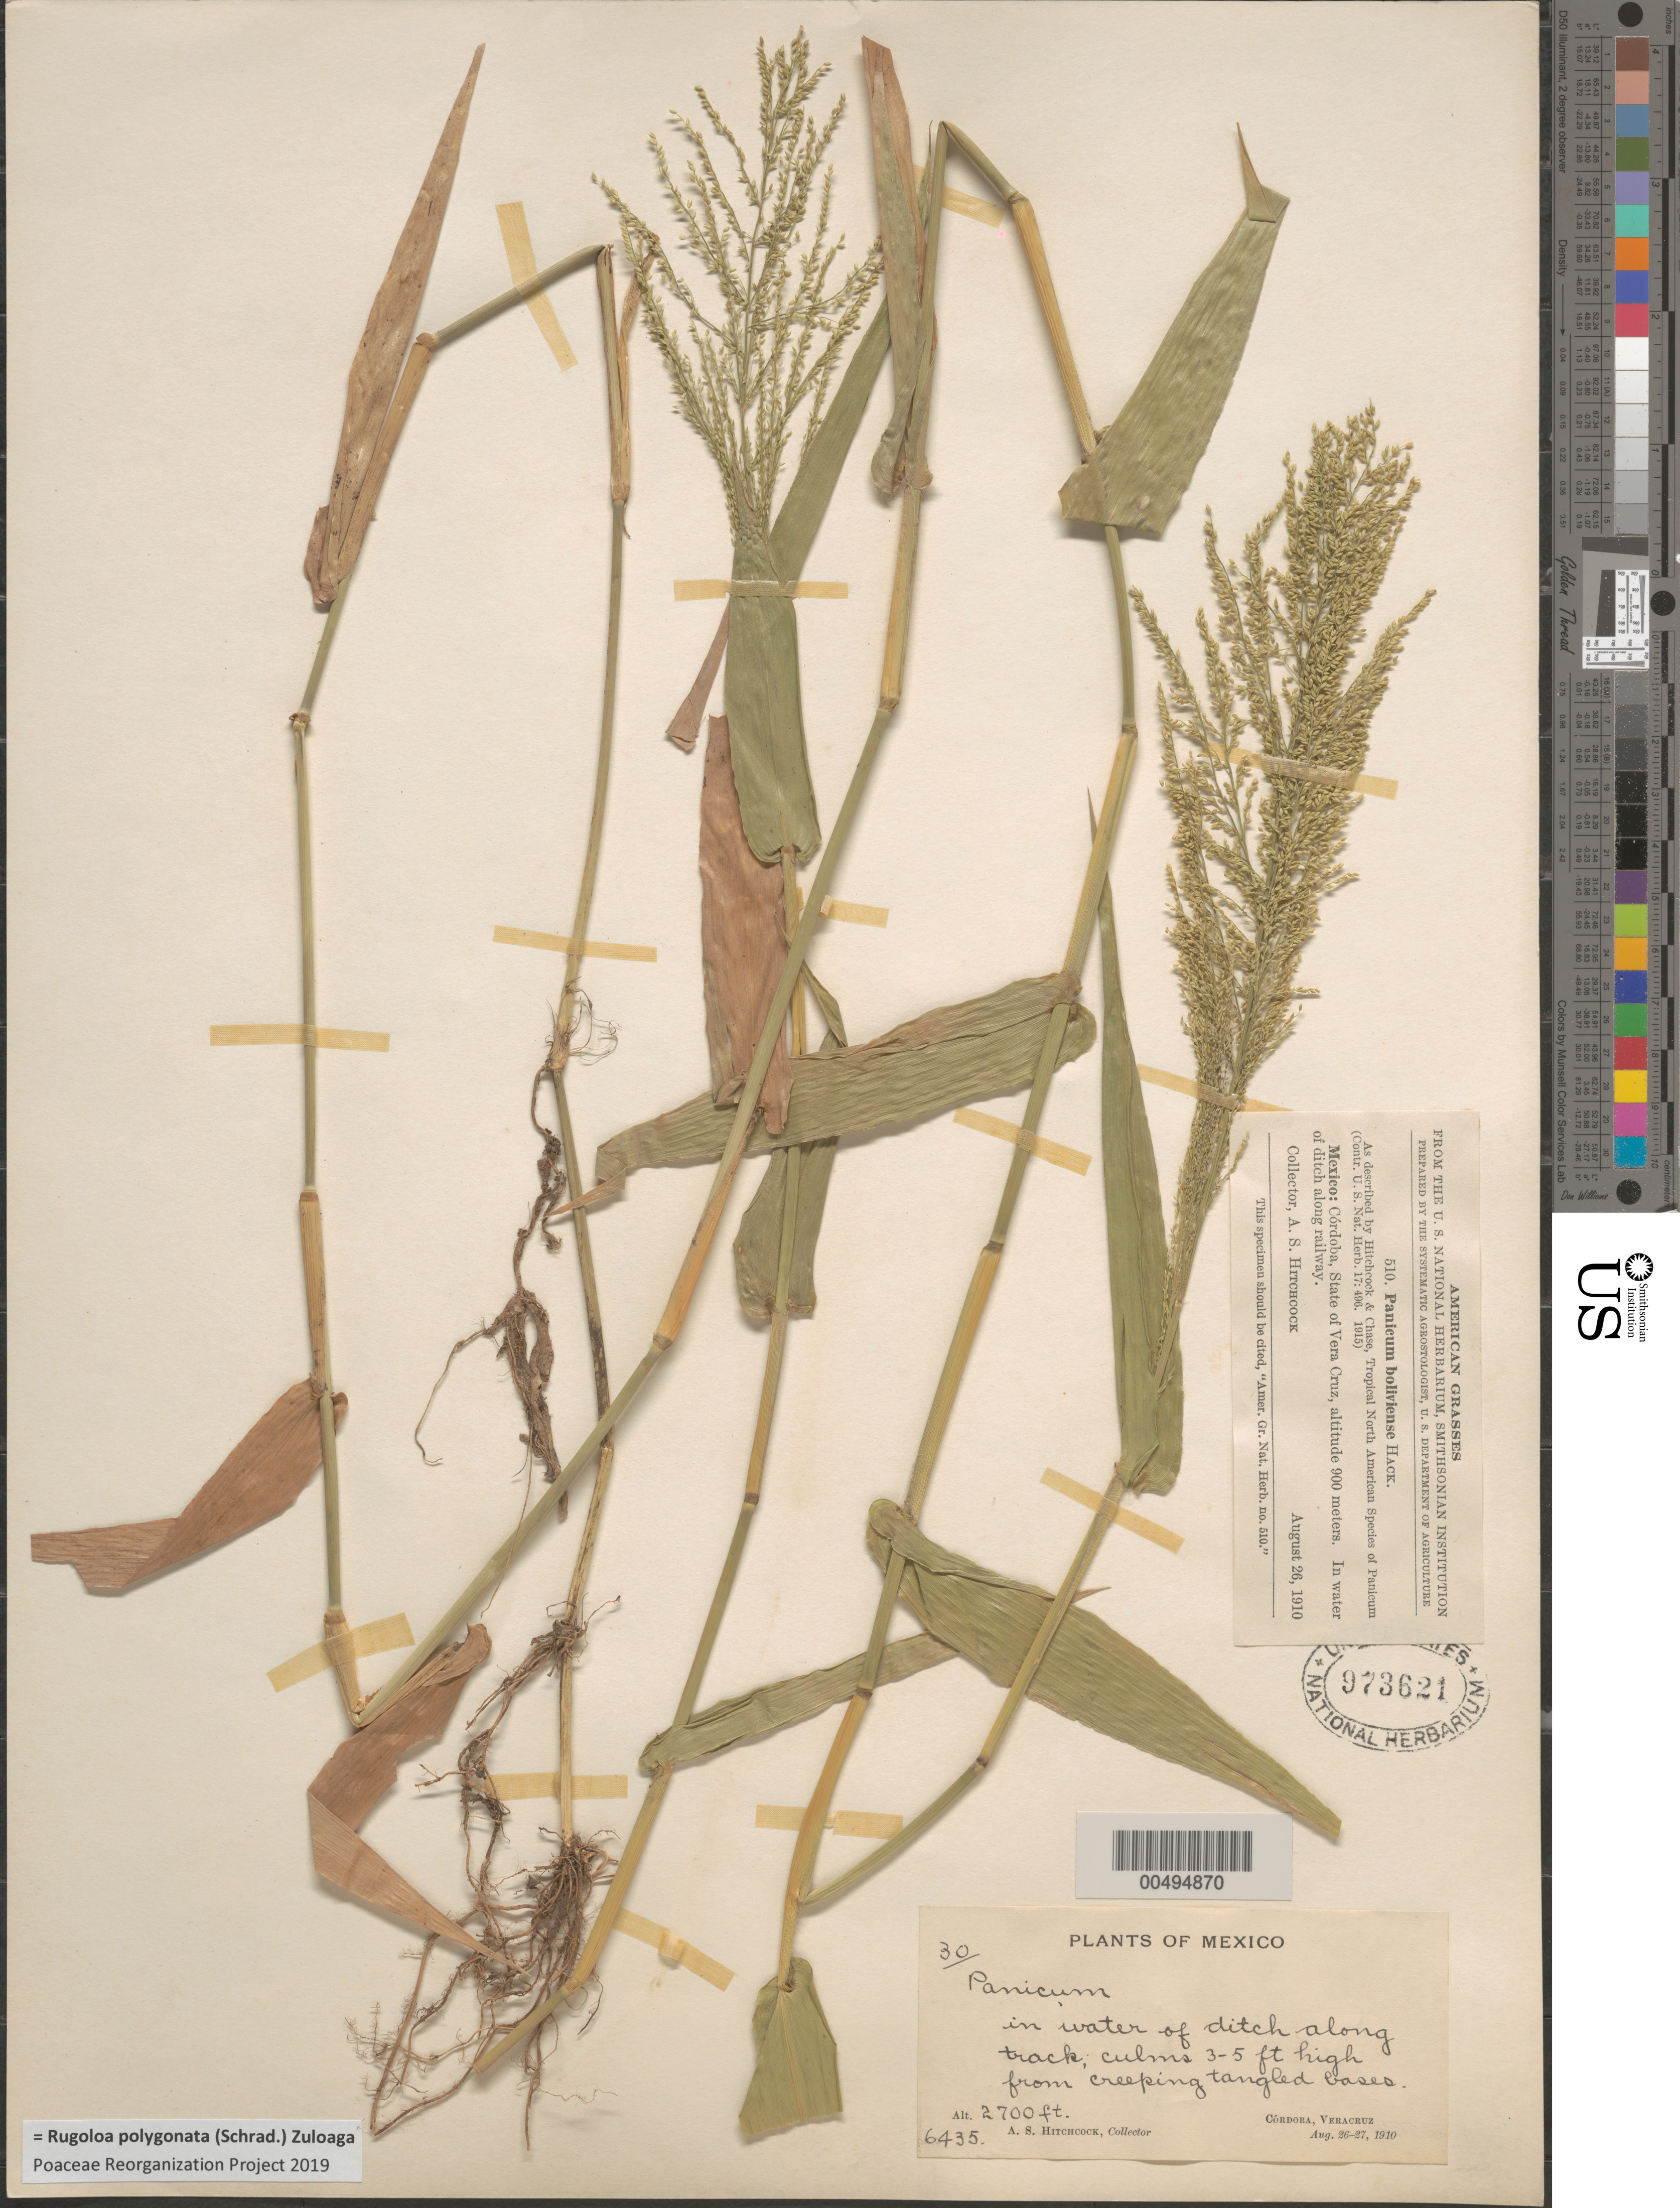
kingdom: Plantae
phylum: Tracheophyta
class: Liliopsida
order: Poales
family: Poaceae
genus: Panicum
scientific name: Panicum boliviense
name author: Hack.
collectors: A. S. Hitchcock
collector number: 6435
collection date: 1910-08-26/1910-08-27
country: Mexico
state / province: Veracruz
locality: Cordoba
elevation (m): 823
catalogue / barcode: US 973621